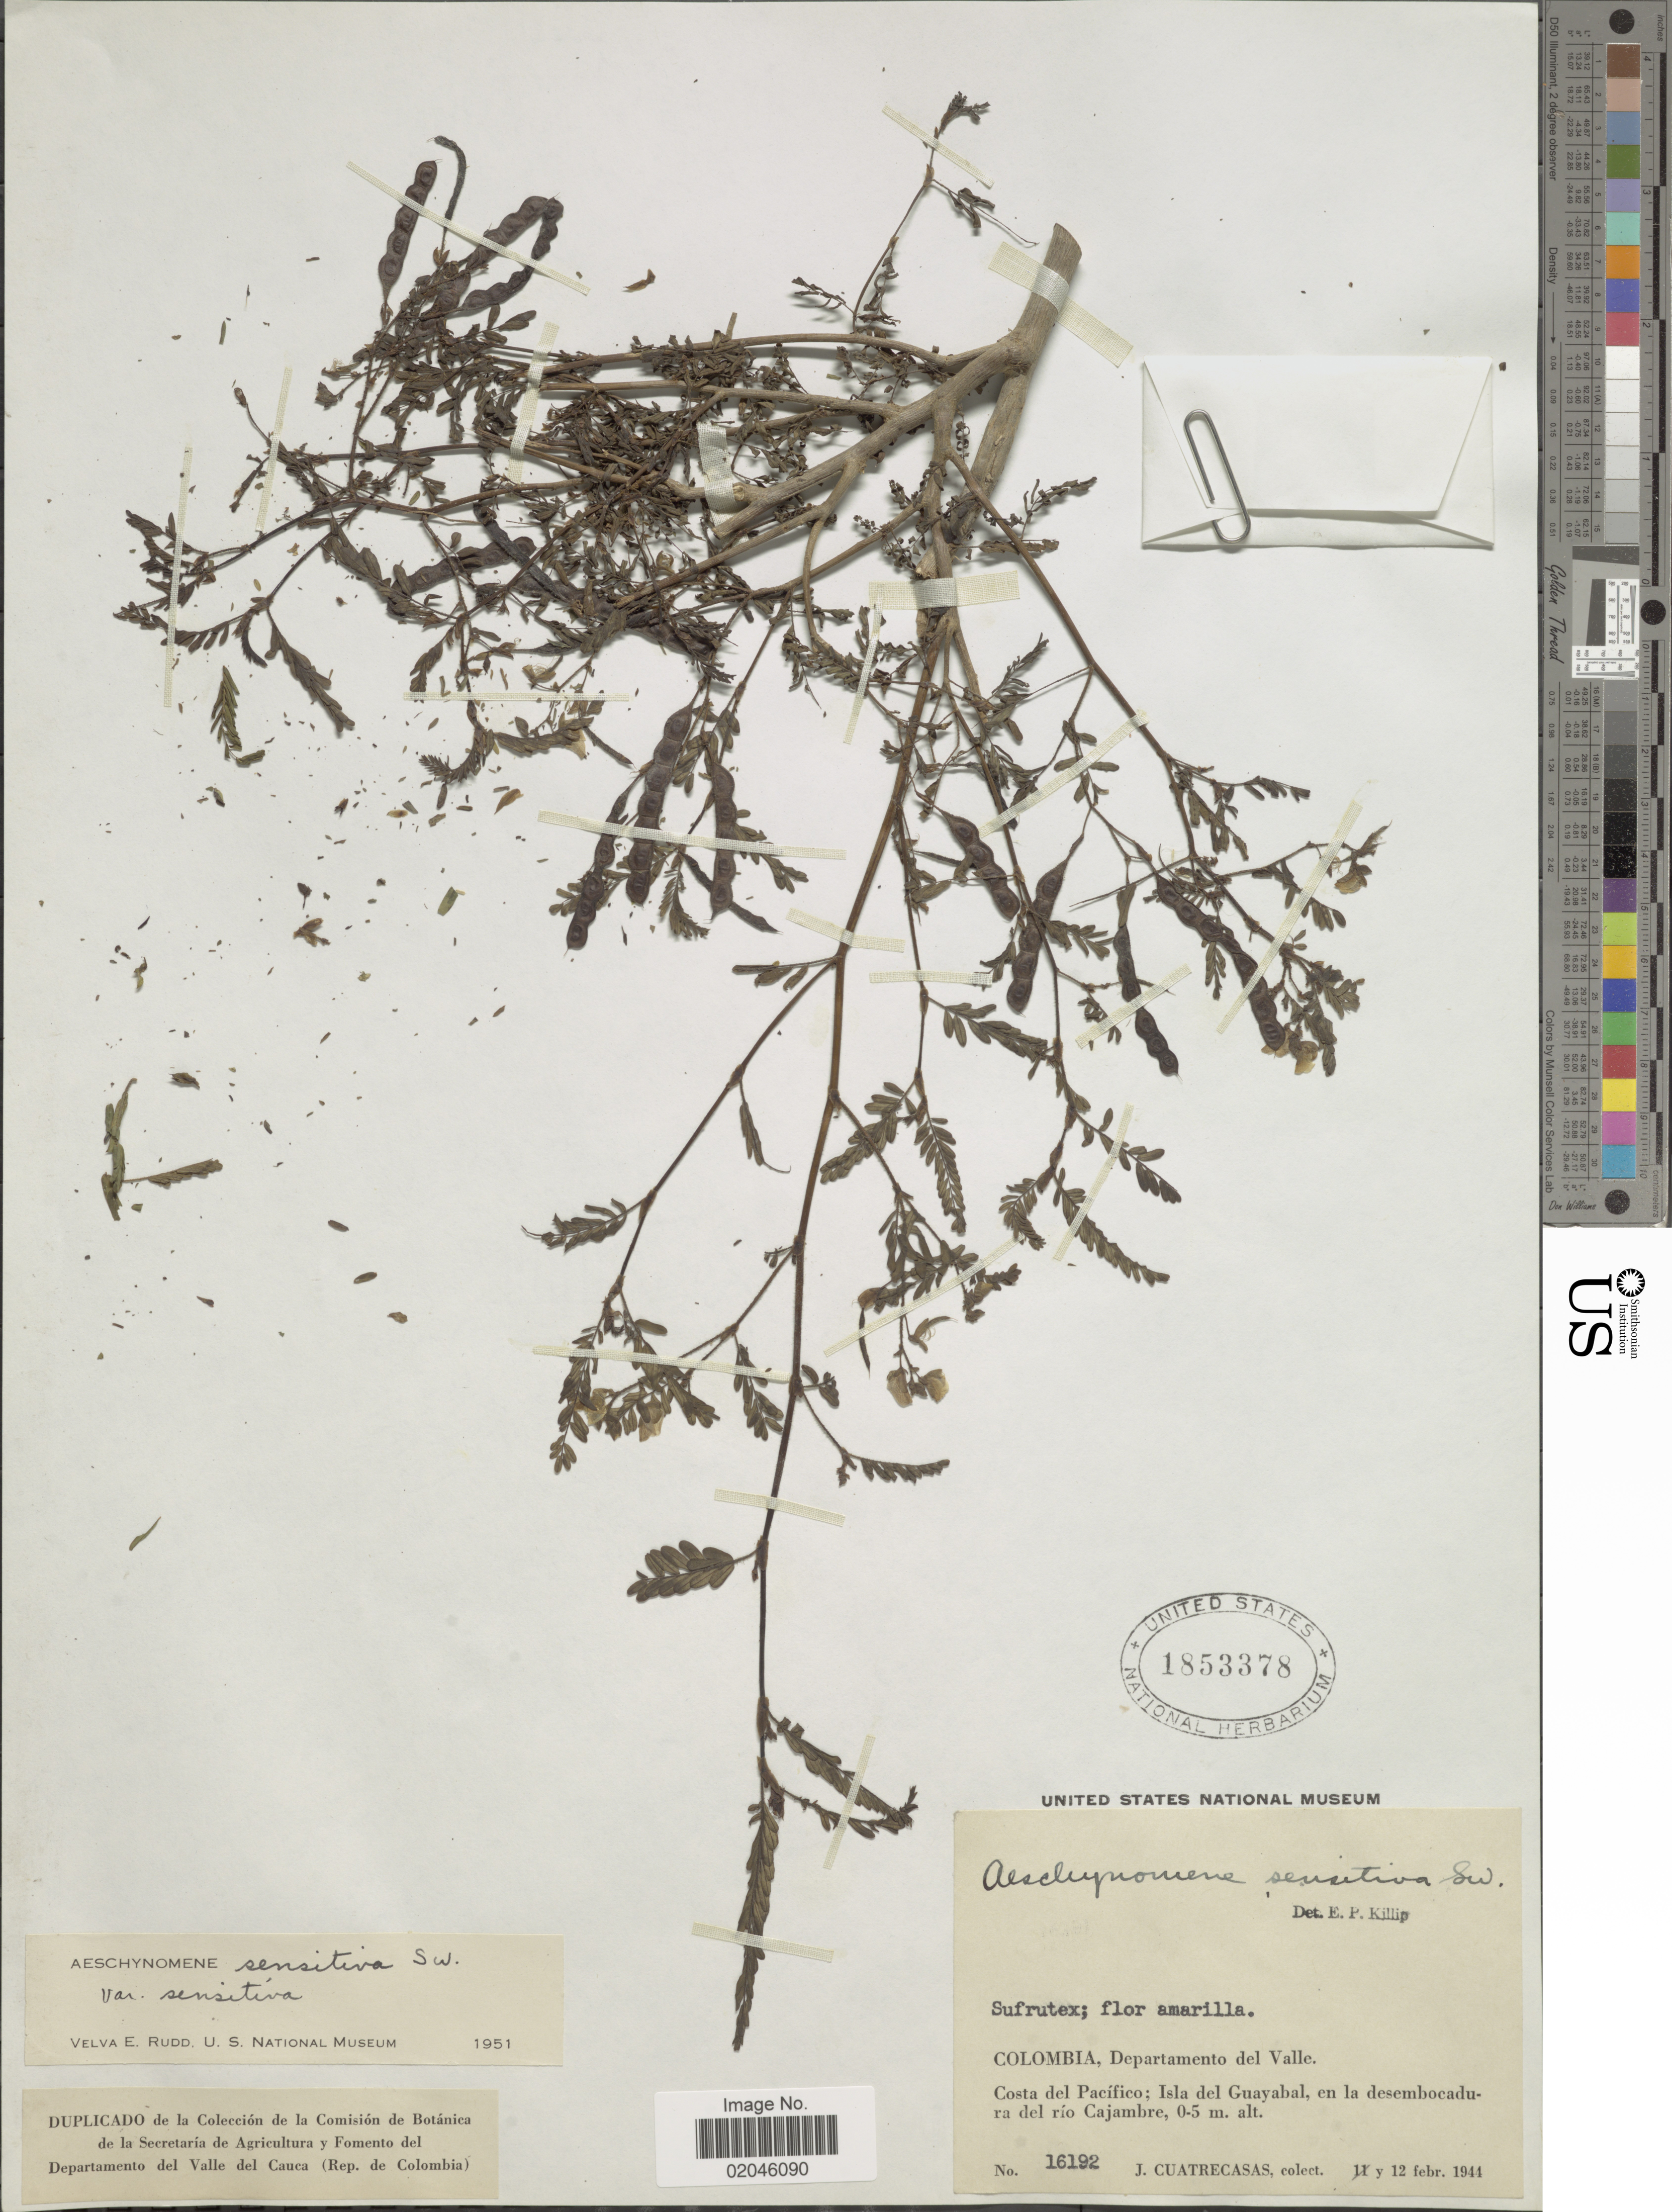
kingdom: Plantae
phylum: Tracheophyta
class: Magnoliopsida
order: Fabales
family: Fabaceae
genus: Aeschynomene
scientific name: Aeschynomene sensitiva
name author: Sw.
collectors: J. Cuatrecasas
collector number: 16192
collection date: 1944-02-12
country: Colombia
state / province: Valle del Cauca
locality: Costa del Pacifico; Isla del Guayabal, en la desembocadura del rio Cajambre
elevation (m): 0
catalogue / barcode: US 1853378